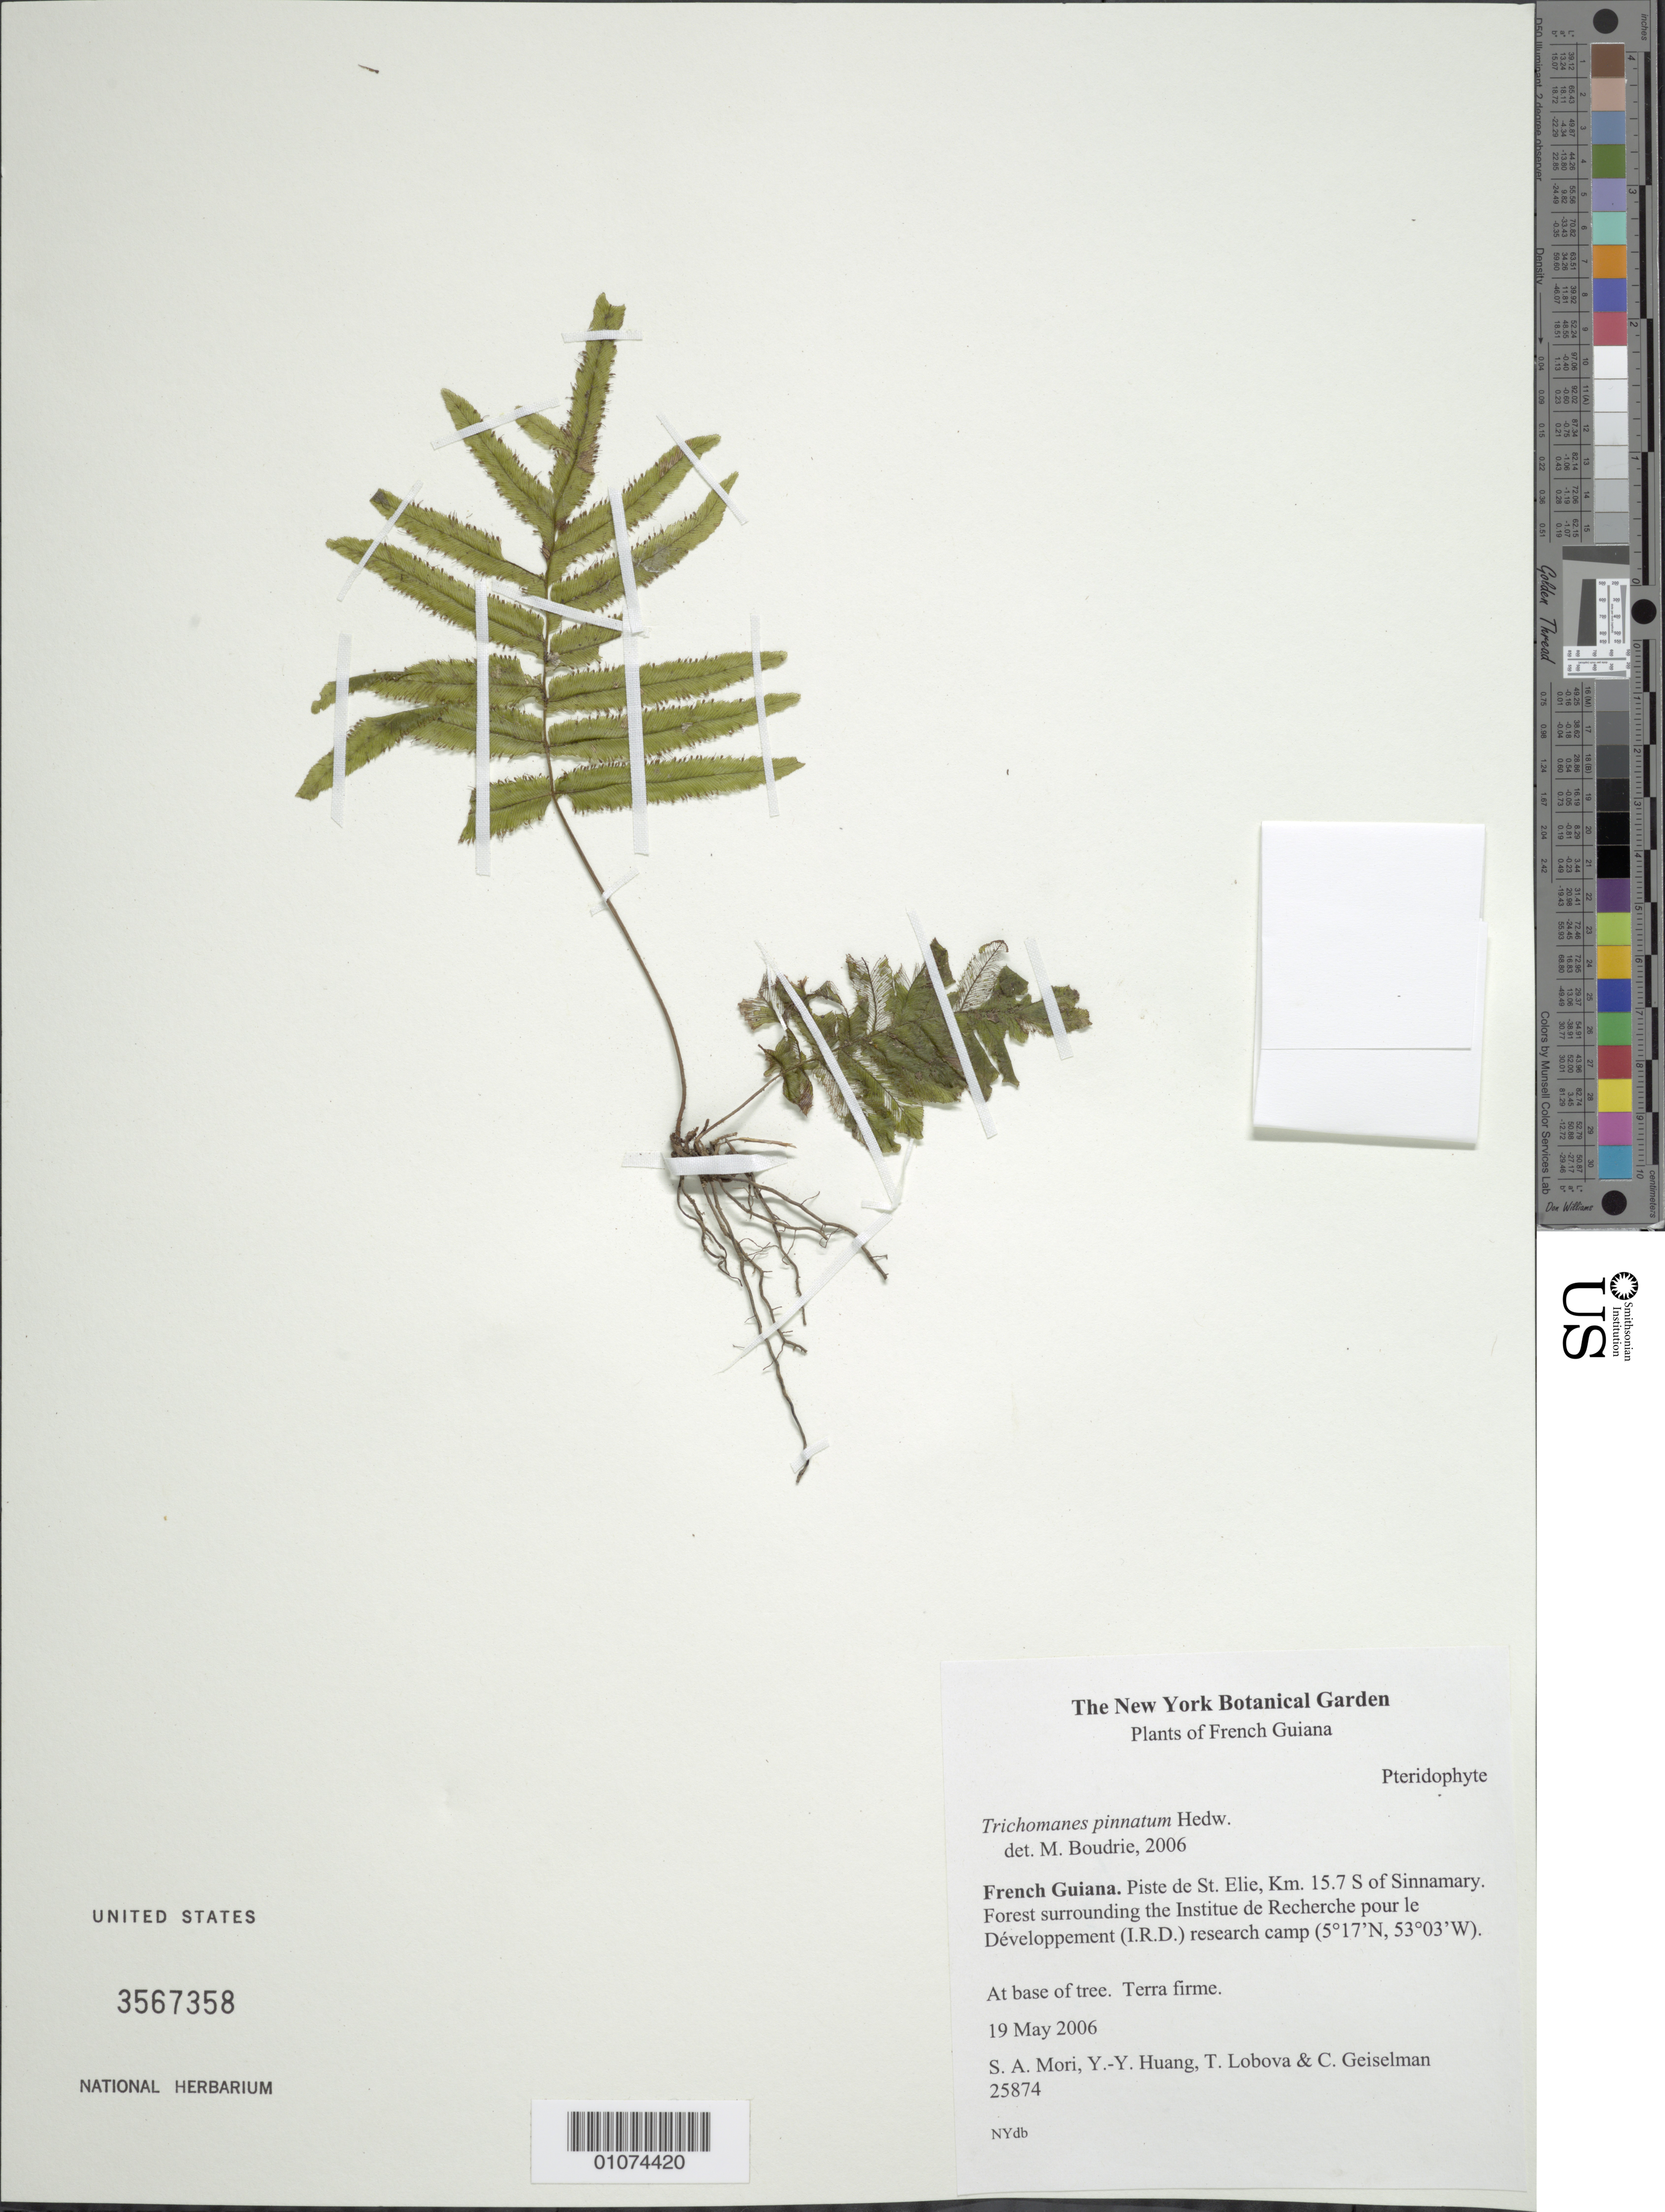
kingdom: Plantae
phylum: Tracheophyta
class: Polypodiopsida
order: Hymenophyllales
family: Hymenophyllaceae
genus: Trichomanes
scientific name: Trichomanes pinnatum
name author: Hedw.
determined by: Boudrie, M.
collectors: S. Mori, Y. Huang, T. Lobova & C. Geiselman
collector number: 25874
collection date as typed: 19-May-06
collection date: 2006-05-19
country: French Guiana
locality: Piste de St. Elie, Km. 15.7 S of Sinnamary. Forest surrounding the Institute de la Recherche pour le Developpement research camp.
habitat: Forest; terra firma.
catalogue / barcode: US 3567358